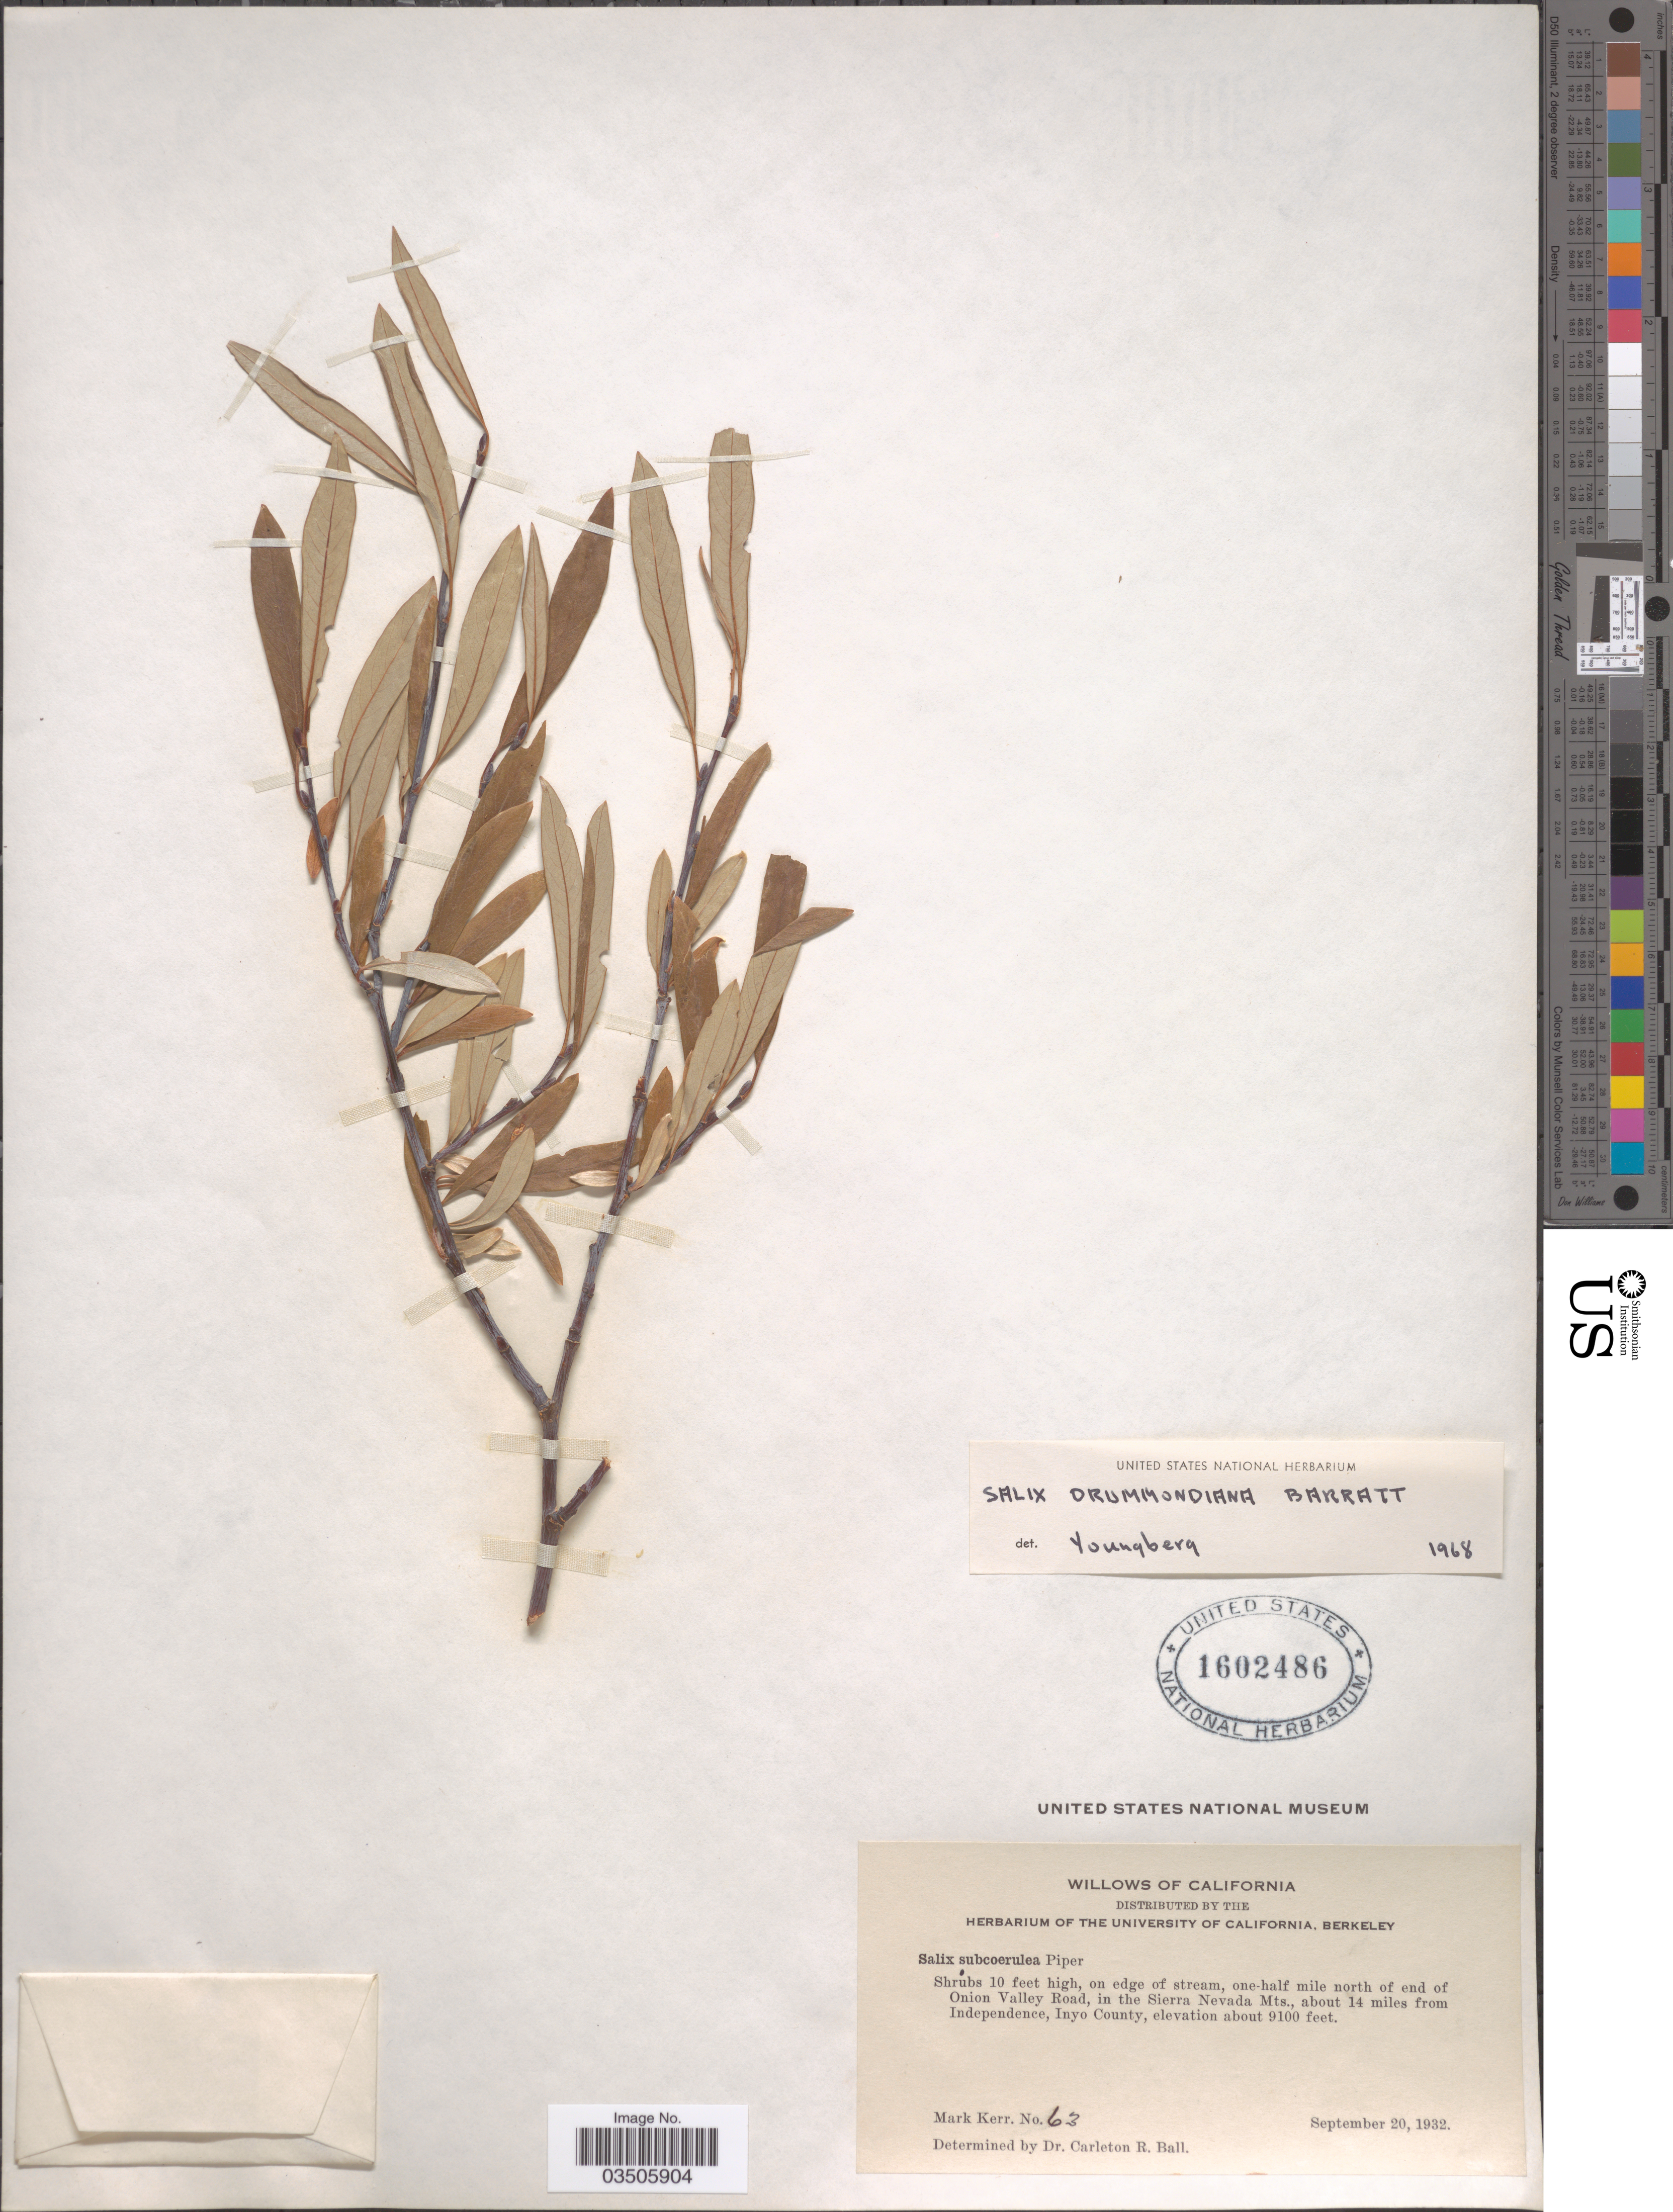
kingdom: Plantae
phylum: Tracheophyta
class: Magnoliopsida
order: Malpighiales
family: Salicaceae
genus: Salix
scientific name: Salix subcoerulea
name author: Piper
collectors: M. Kerr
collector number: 63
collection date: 1932-09-20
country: United States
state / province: California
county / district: Inyo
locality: On edge of stream, one-half mile north of end of Onion Valley Road, in the Sierra Nevada Mts., about 14 miles from Independence, Inyo County.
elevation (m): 2774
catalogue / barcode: US 1602486